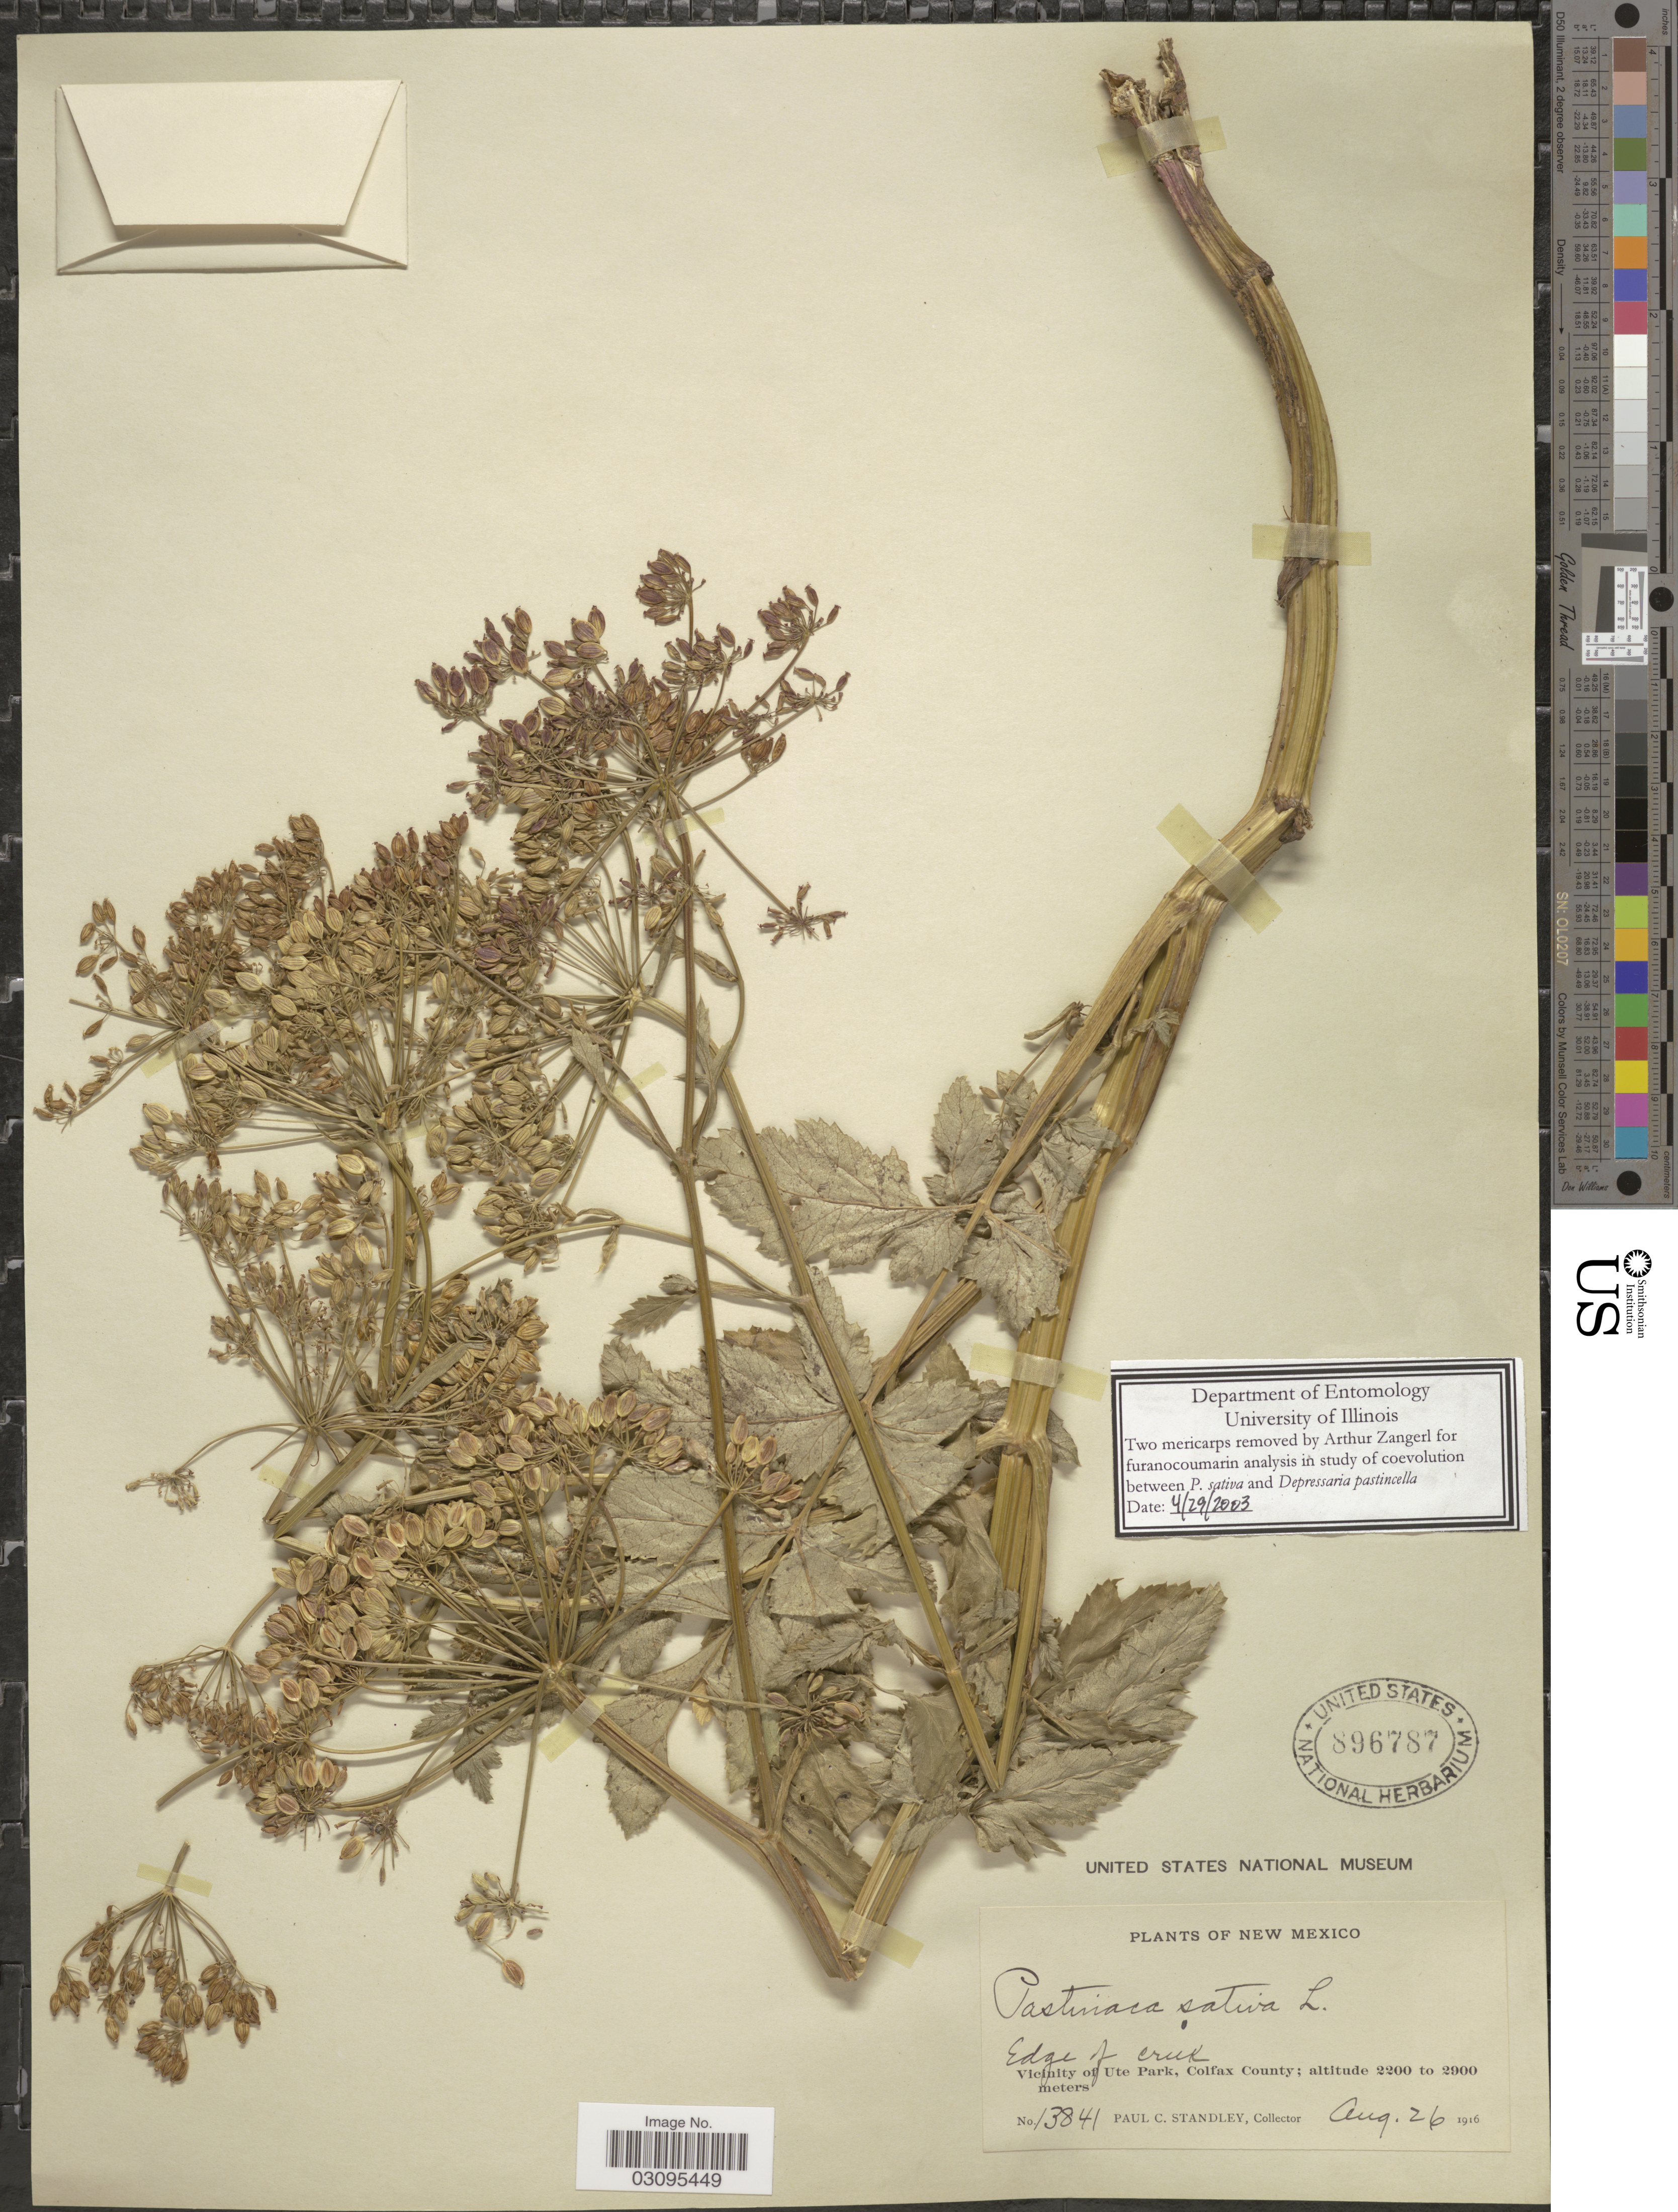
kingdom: Plantae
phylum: Tracheophyta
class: Magnoliopsida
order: Apiales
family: Apiaceae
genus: Pastinaca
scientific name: Pastinaca sativa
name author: L.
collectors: P. C. Standley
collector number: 13841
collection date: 1916-08-26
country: United States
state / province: New Mexico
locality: Vicinity of Ute Park, Colfax County, Edge of creek.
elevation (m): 2200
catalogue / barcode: US 896787